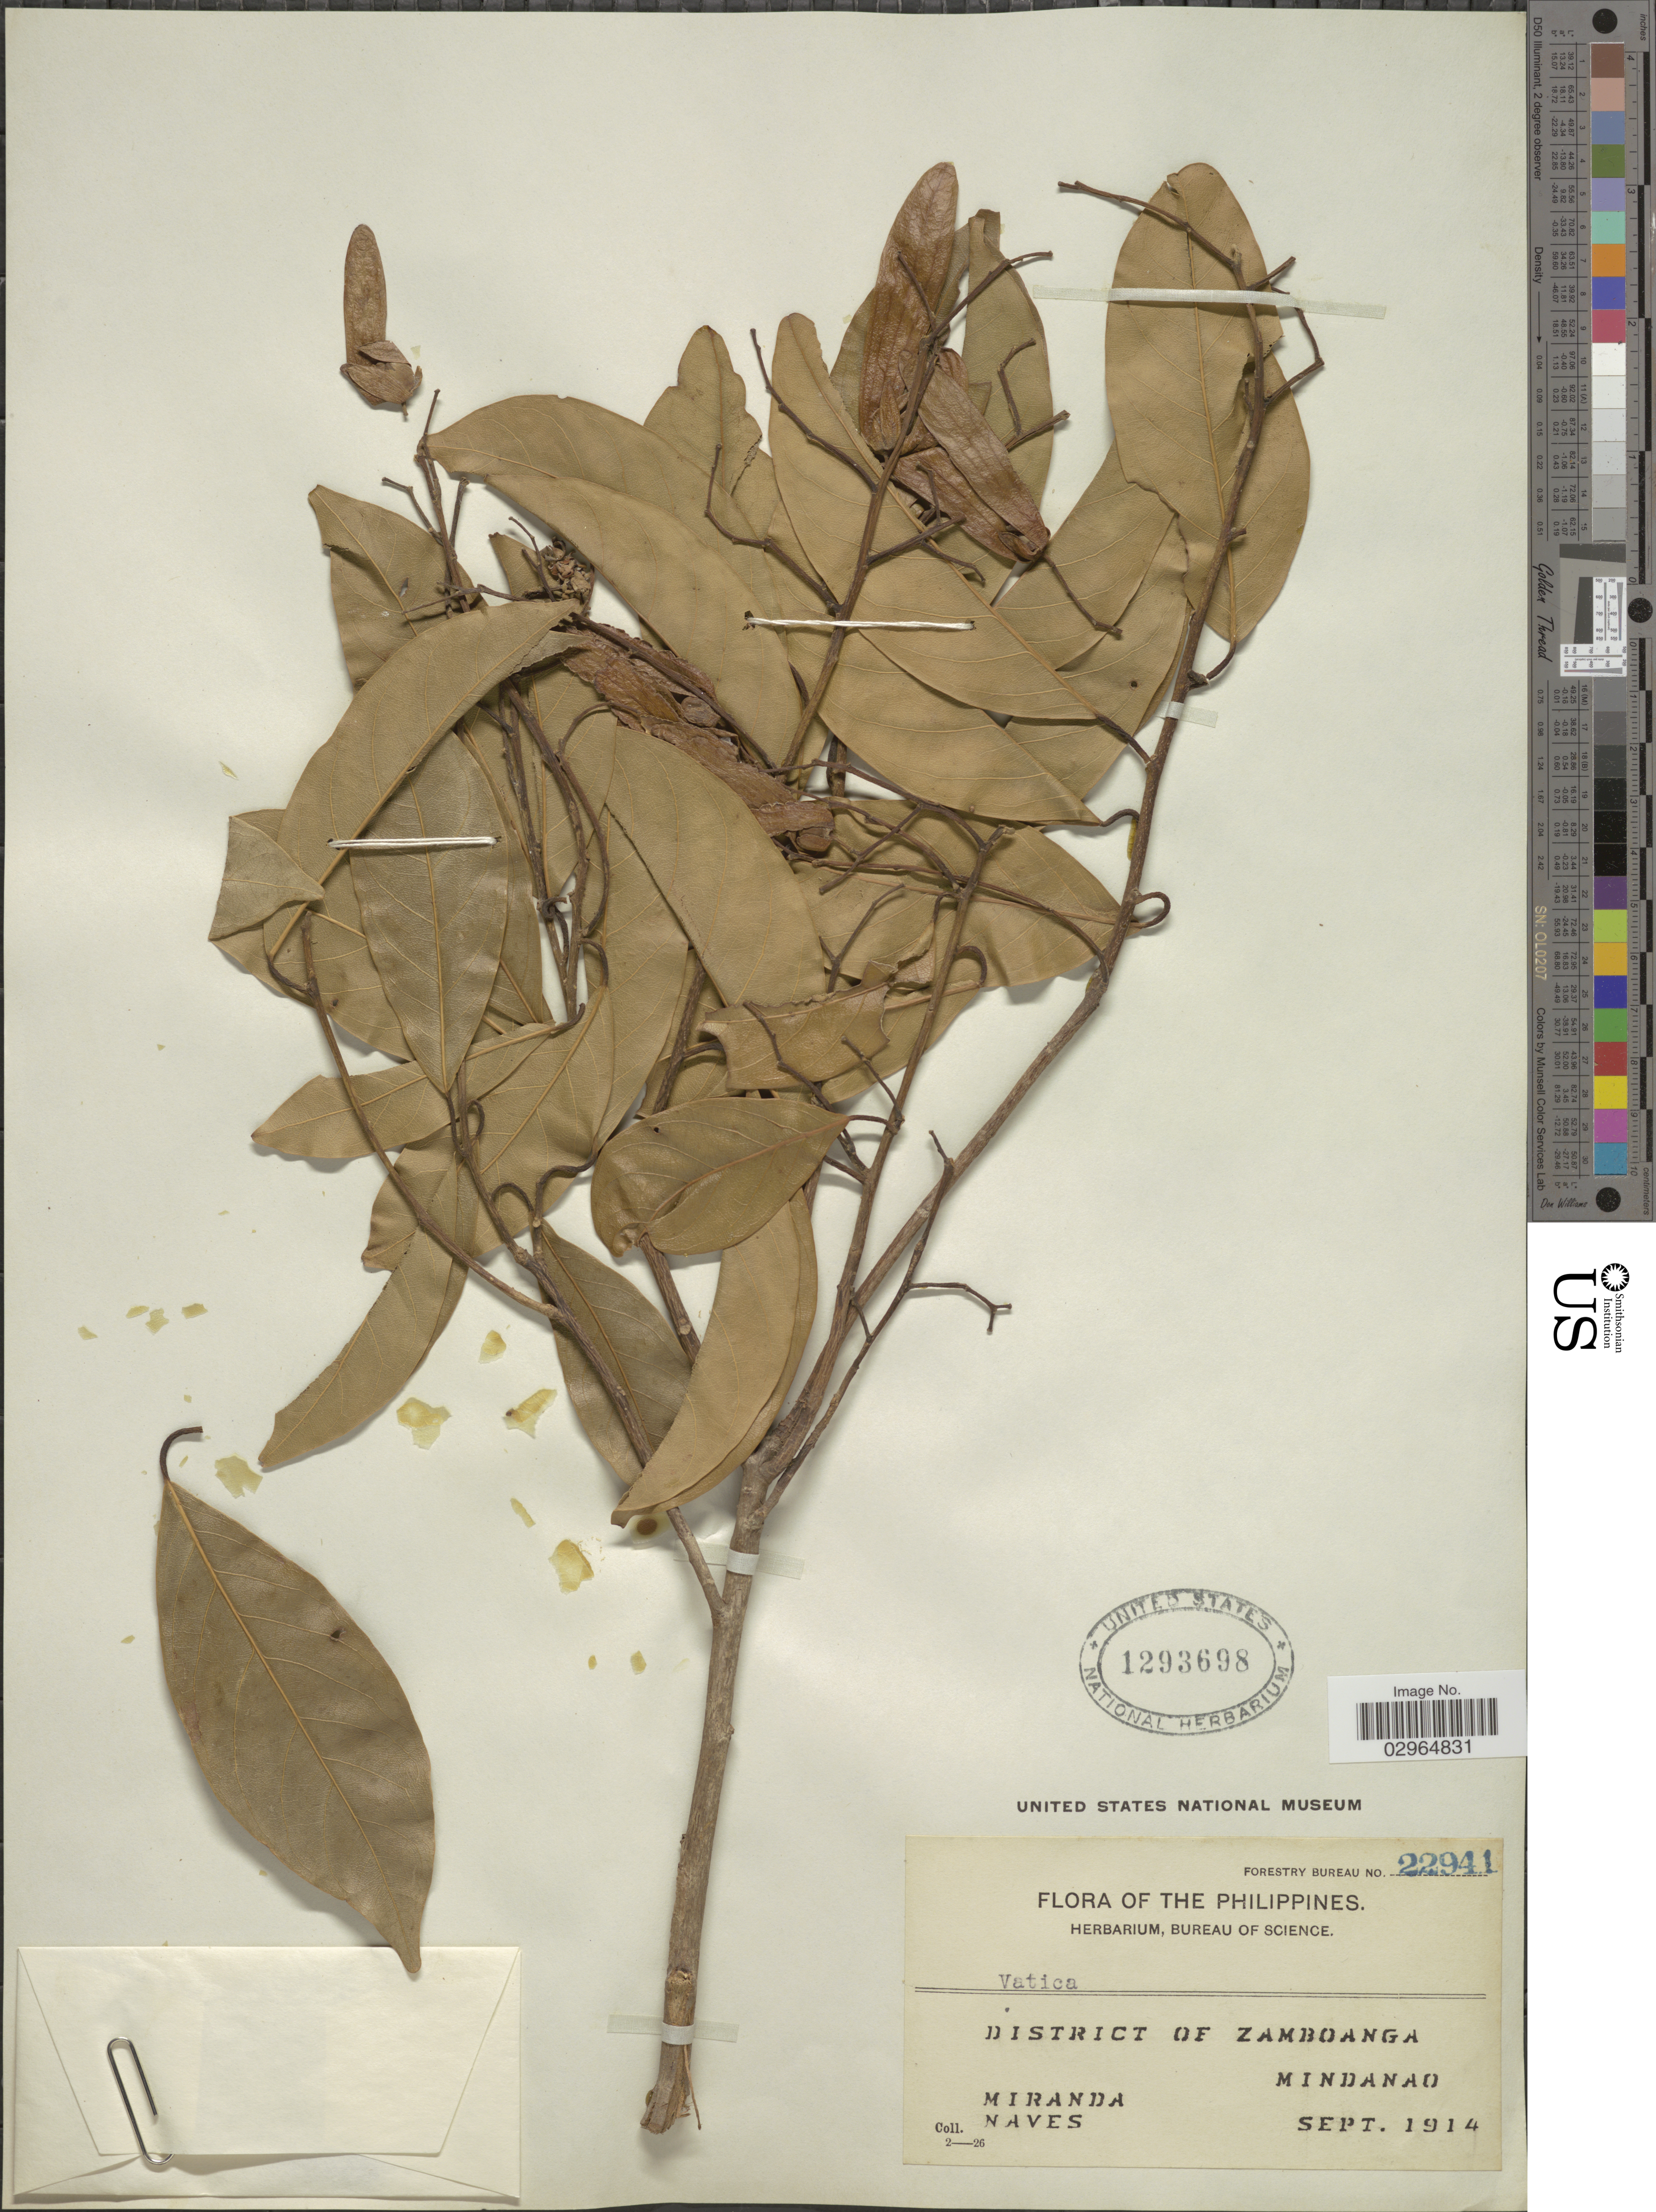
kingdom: Plantae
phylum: Tracheophyta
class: Magnoliopsida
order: Malvales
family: Dipterocarpaceae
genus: Vatica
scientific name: Vatica sp.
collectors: Miranda & Naves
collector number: Forestry Bureau 22941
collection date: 1914-09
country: Philippines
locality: District of Zamboanga. Mindanao.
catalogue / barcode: US 1293698